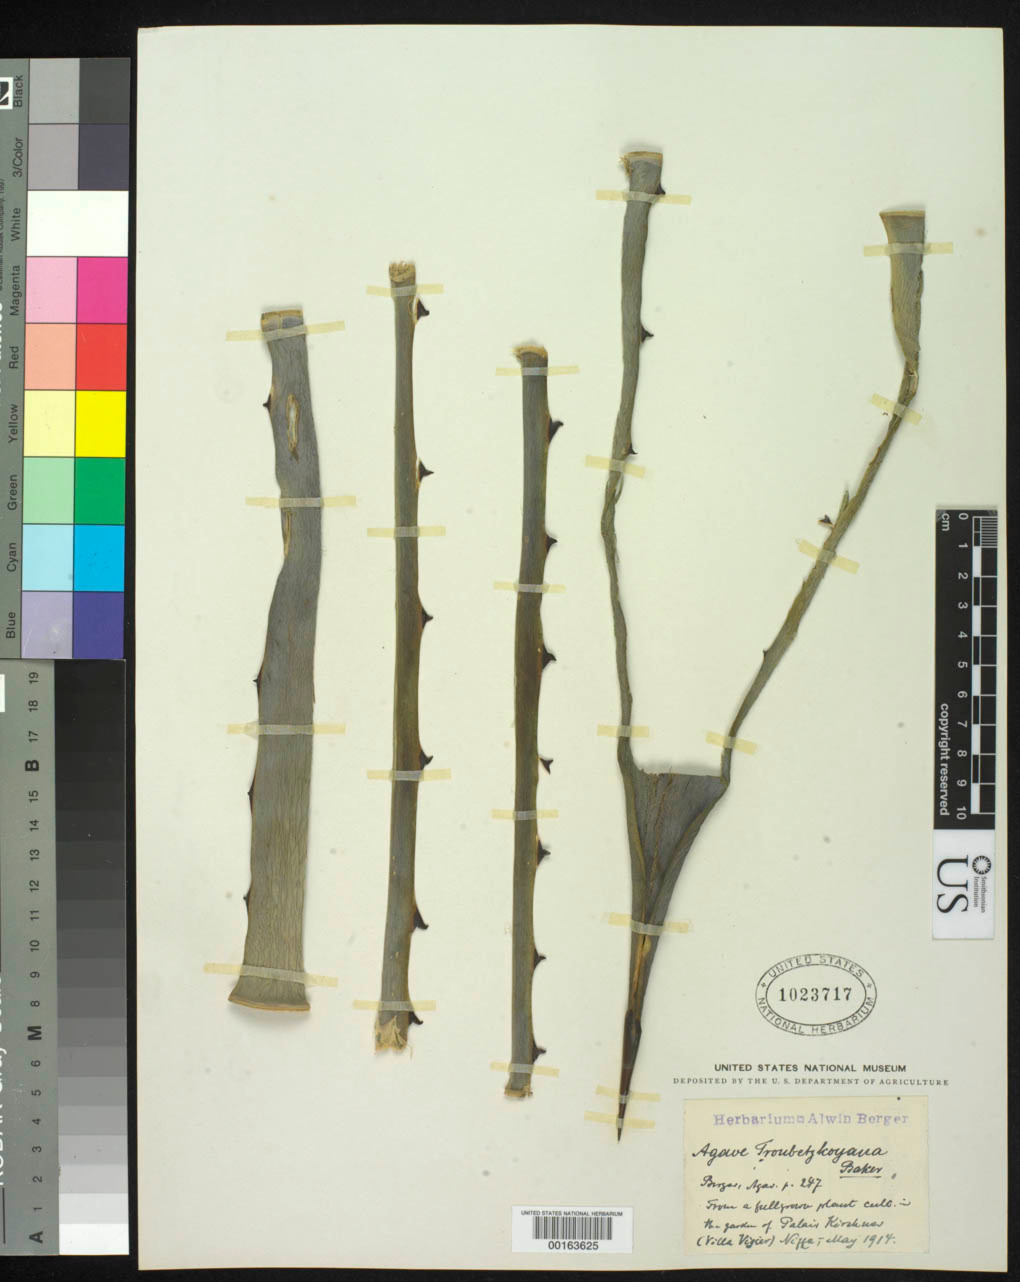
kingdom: Plantae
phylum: Tracheophyta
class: Liliopsida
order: Asparagales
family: Asparagaceae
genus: Agave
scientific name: Agave troubelskoyana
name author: Baker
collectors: ex herb. A. Berger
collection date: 1909-06-02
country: Mexico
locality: Cultivated at La Mortola, Italy.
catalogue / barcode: US 1023717